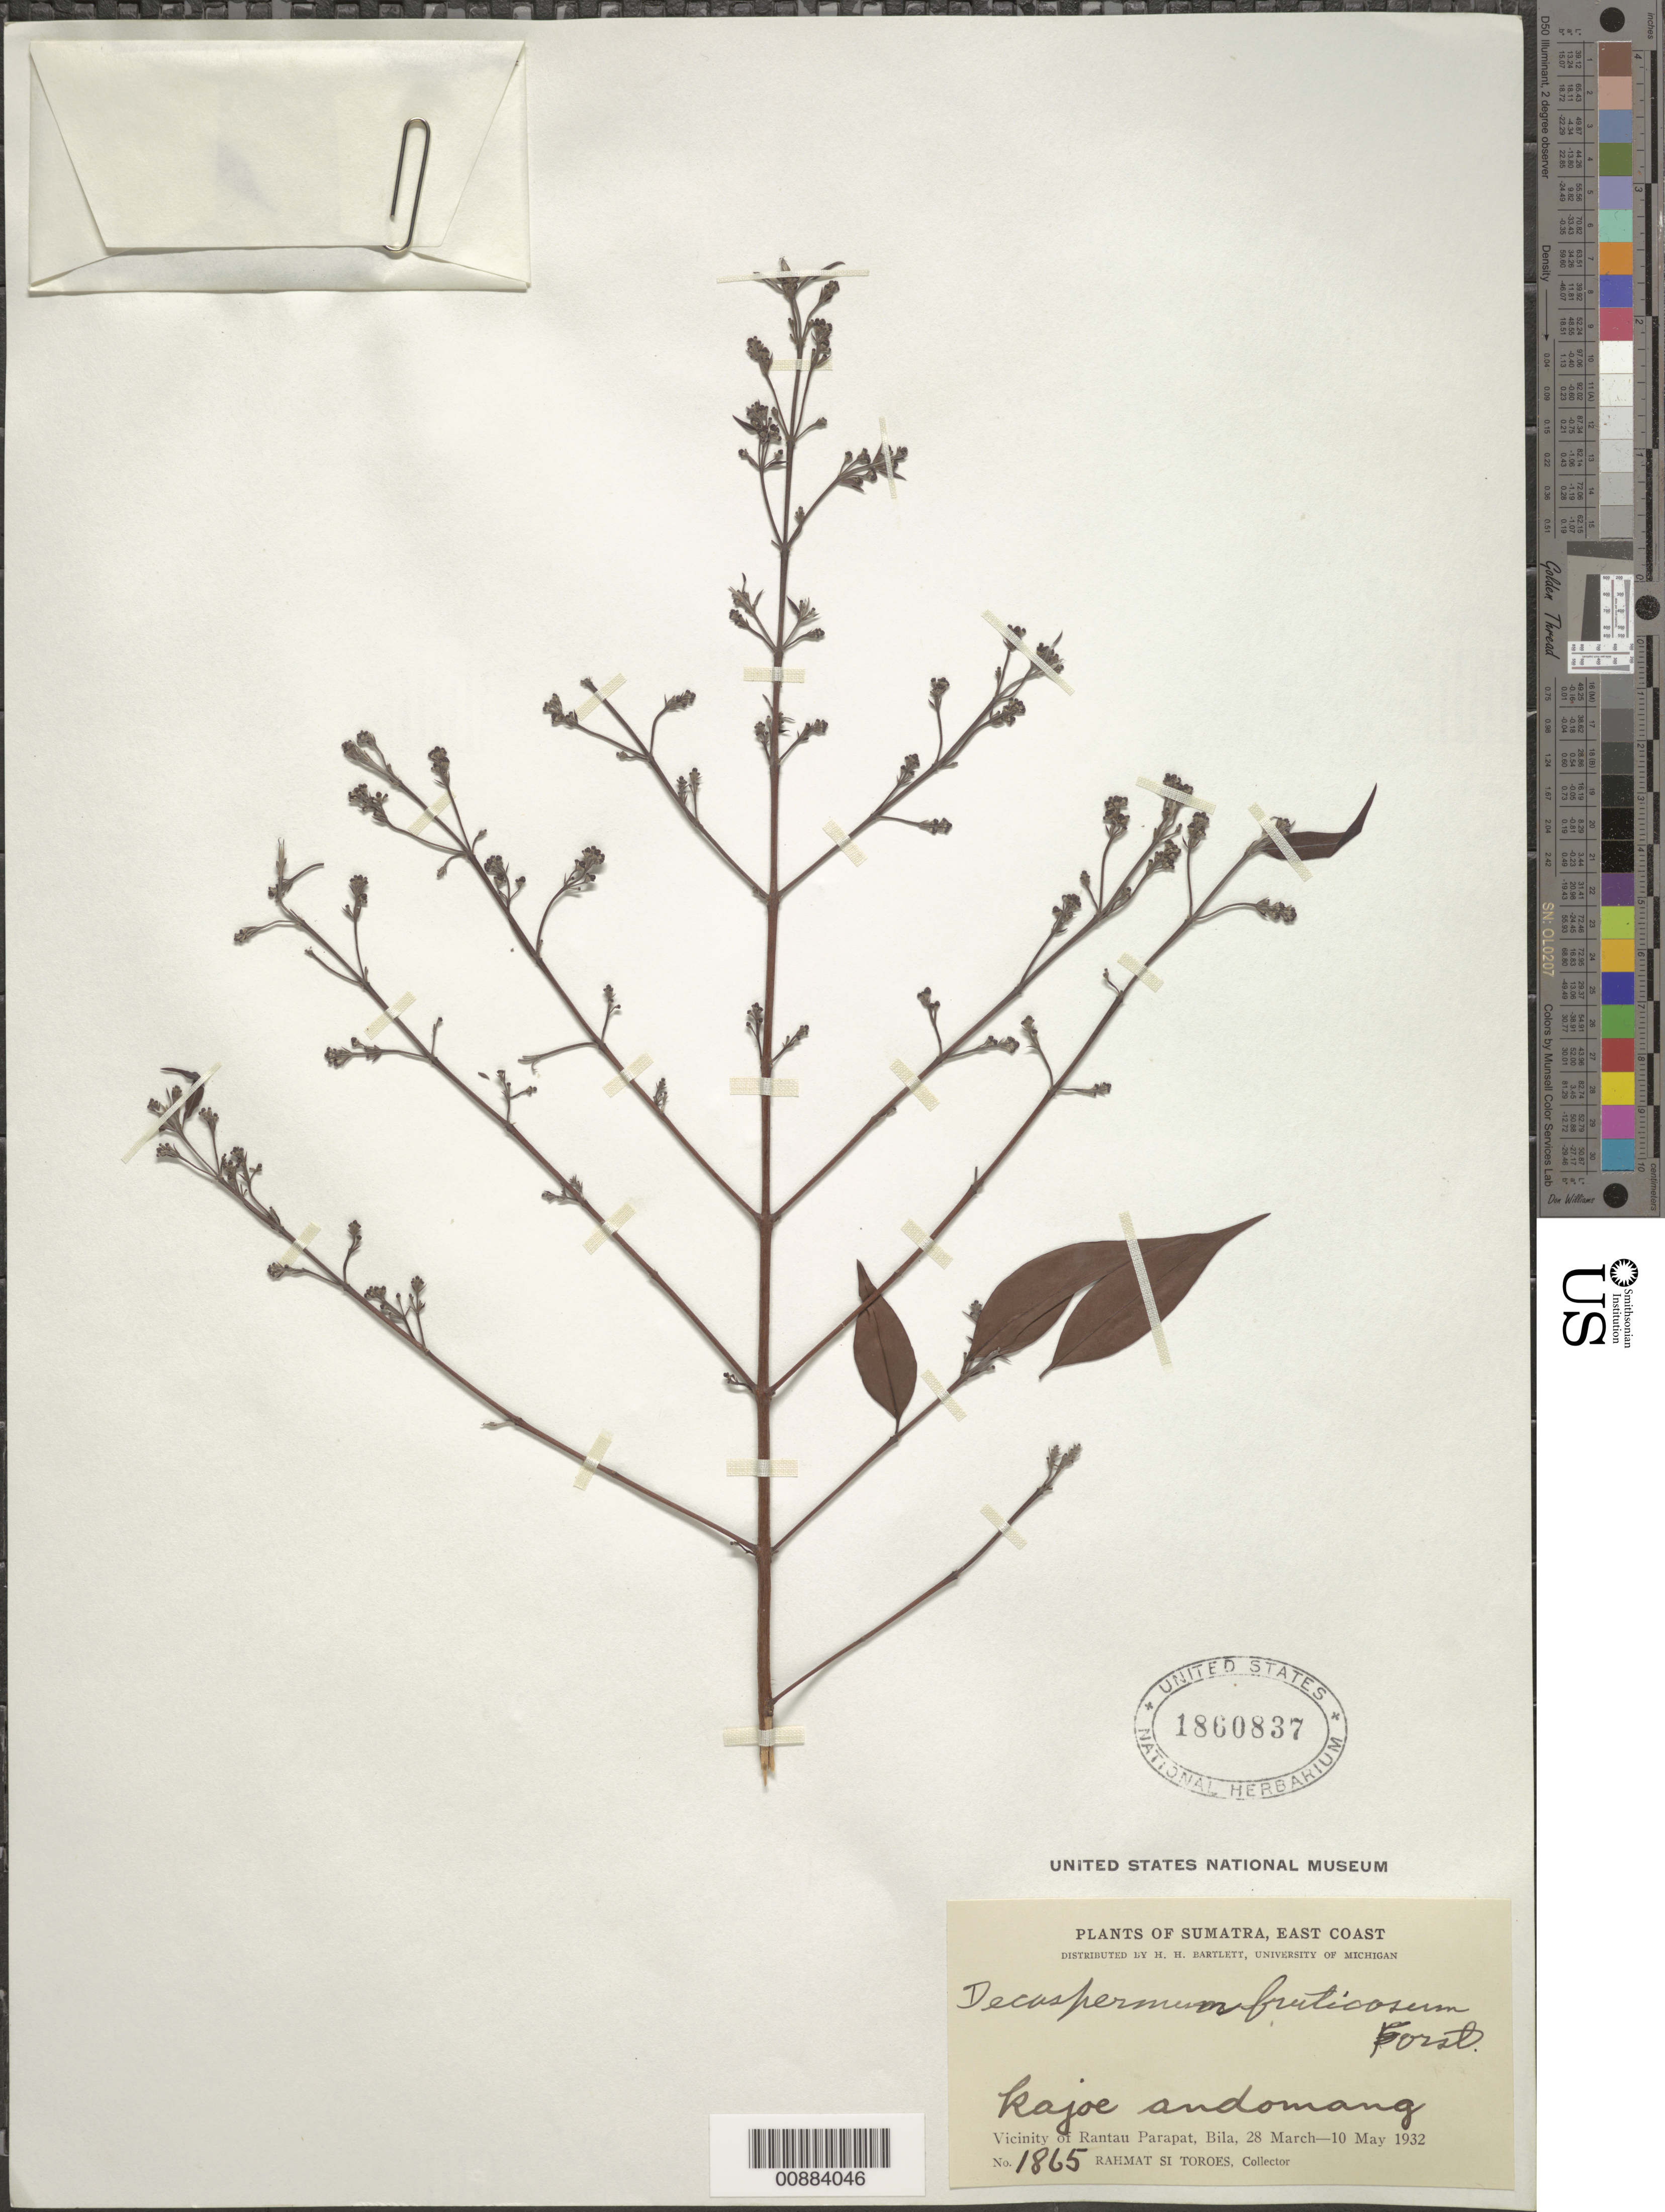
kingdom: Plantae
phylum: Tracheophyta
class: Magnoliopsida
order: Myrtales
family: Myrtaceae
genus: Decaspermum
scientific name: Decaspermum fruticosum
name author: J.R. Forst. & G. Forst.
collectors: Rahmat Si Boeea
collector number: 1865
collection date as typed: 28 Mar 1932 to 10 May 1932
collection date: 1932-03-28/1932-05-10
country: Indonesia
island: Sumatra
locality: Vicinity of Rantau Parapat, Bila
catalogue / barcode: US 1860837